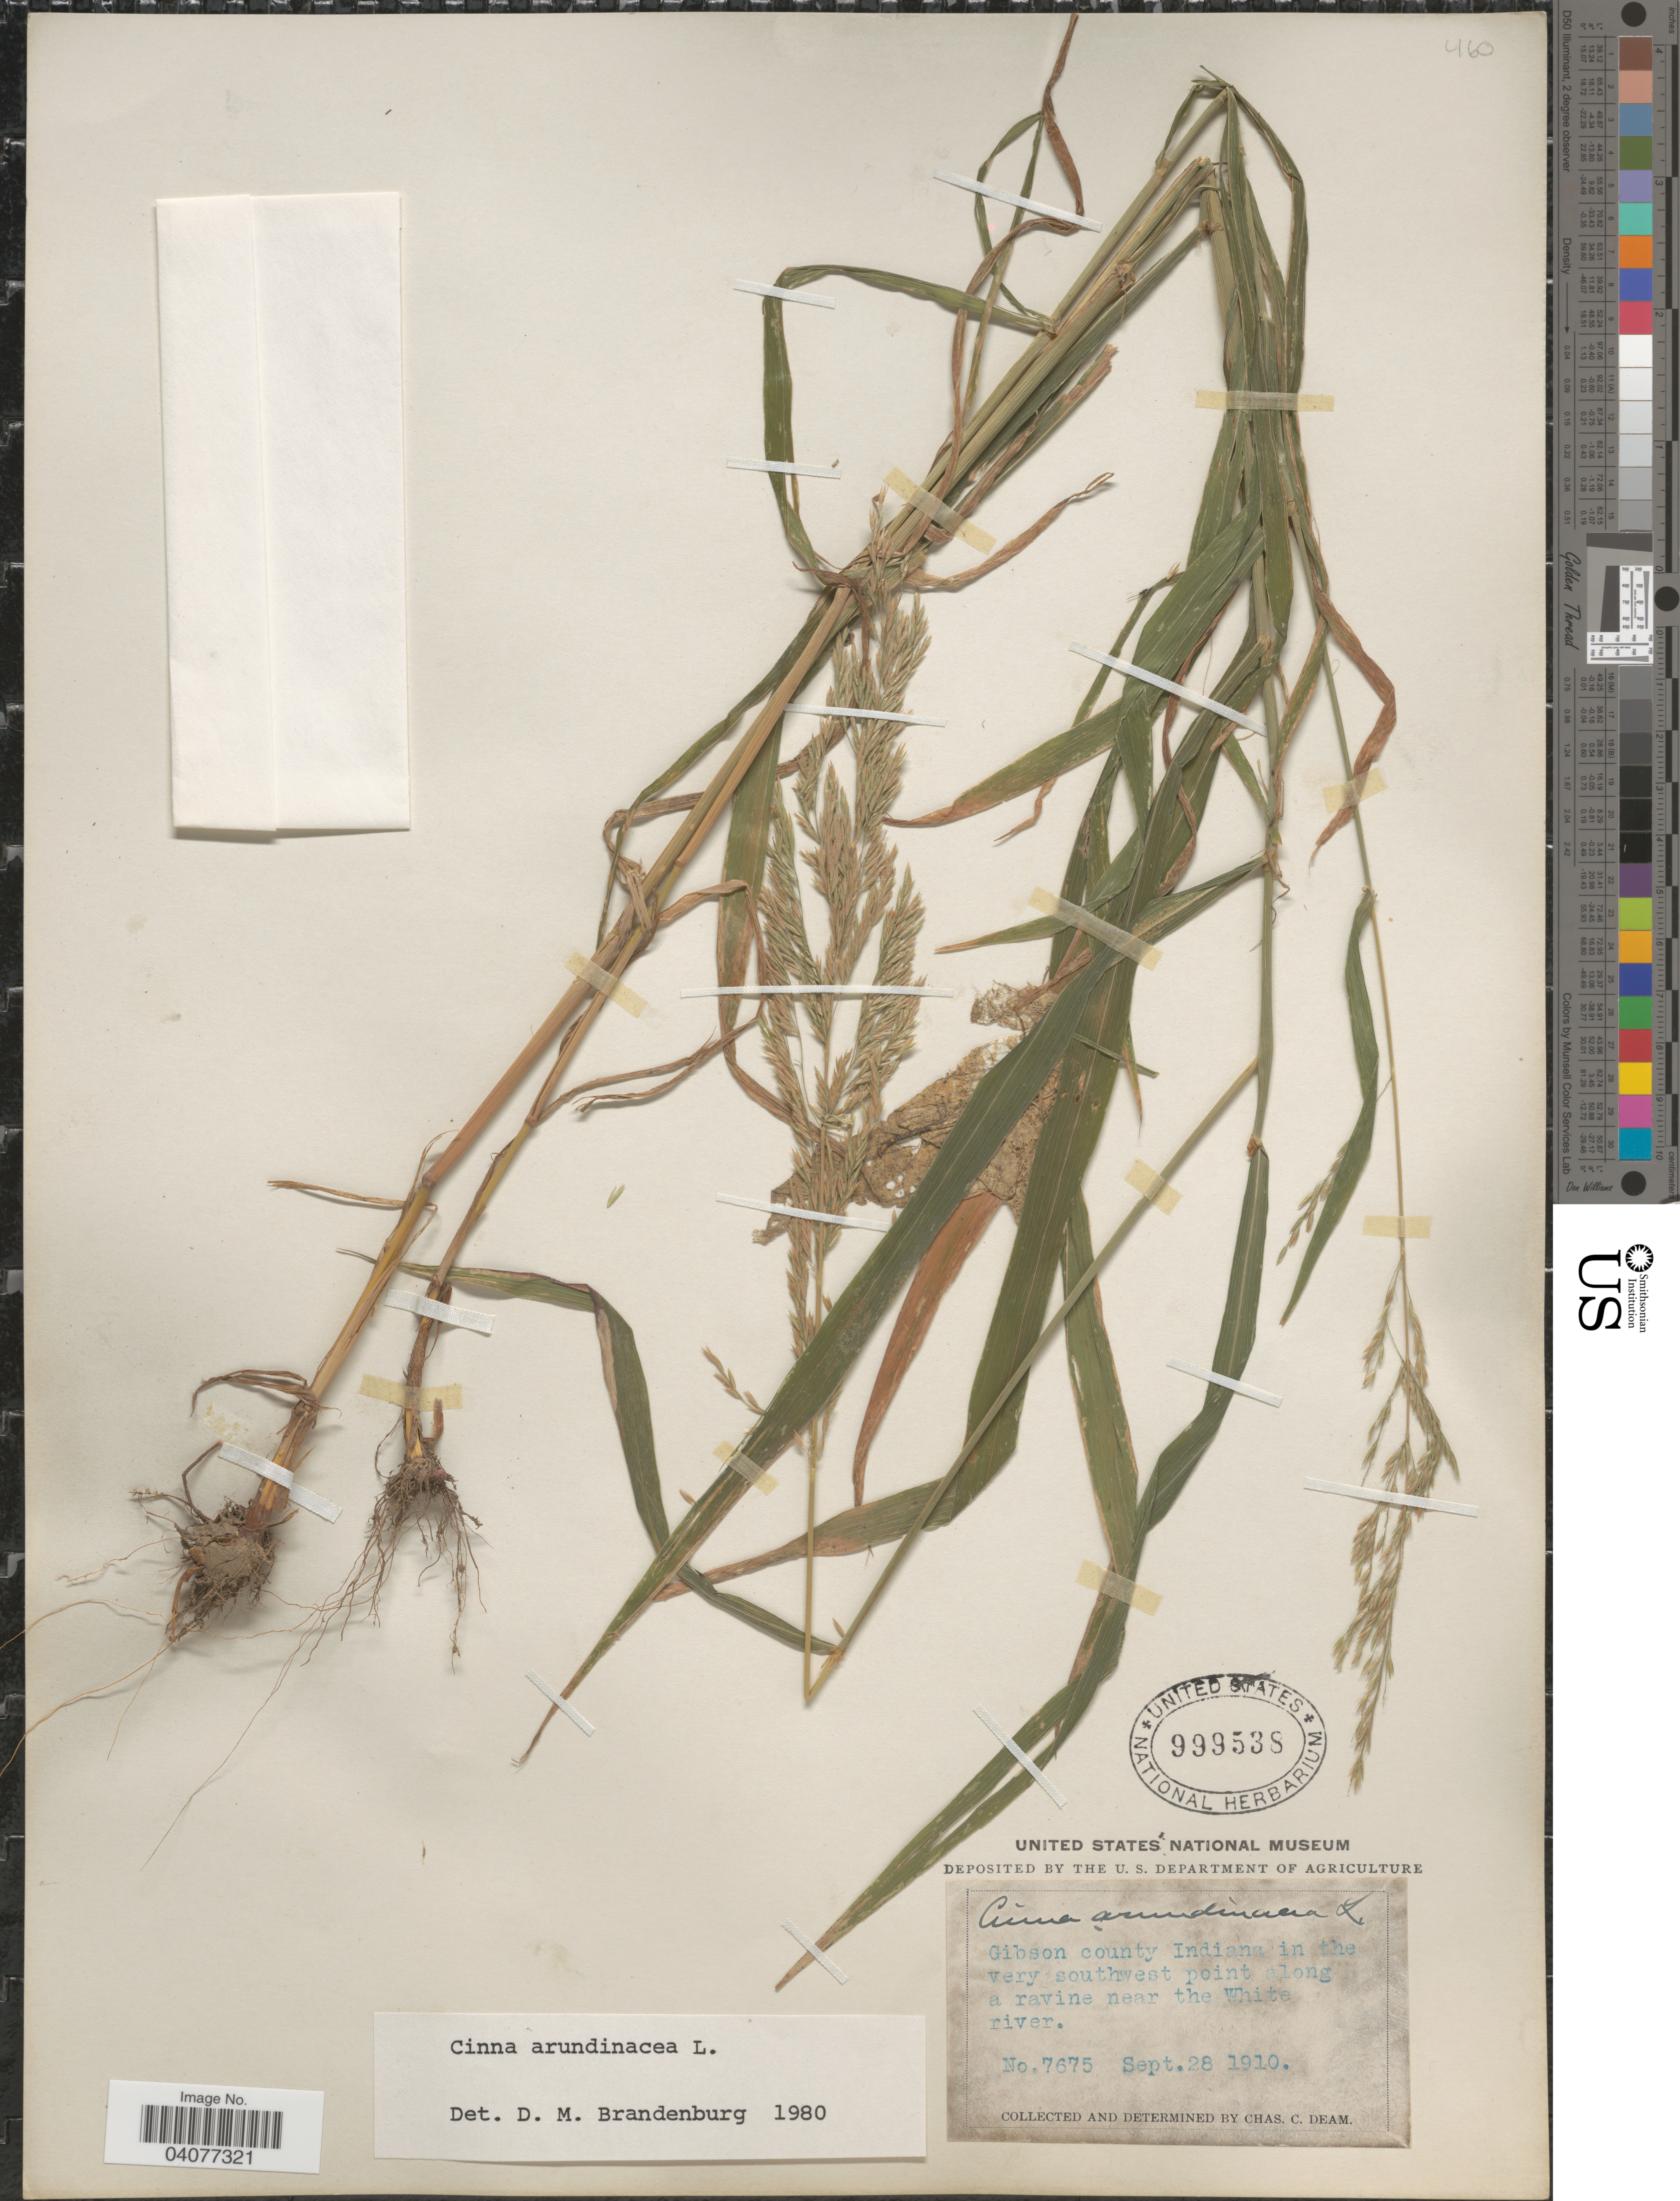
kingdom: Plantae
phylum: Tracheophyta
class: Liliopsida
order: Poales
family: Poaceae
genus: Cinna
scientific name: Cinna arundinacea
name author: L.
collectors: C. C. Deam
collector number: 7675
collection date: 1910-09-28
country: United States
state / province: Indiana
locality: Gibson county Indiana in the very southwest point along a ravine near the White river.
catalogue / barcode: US 999538